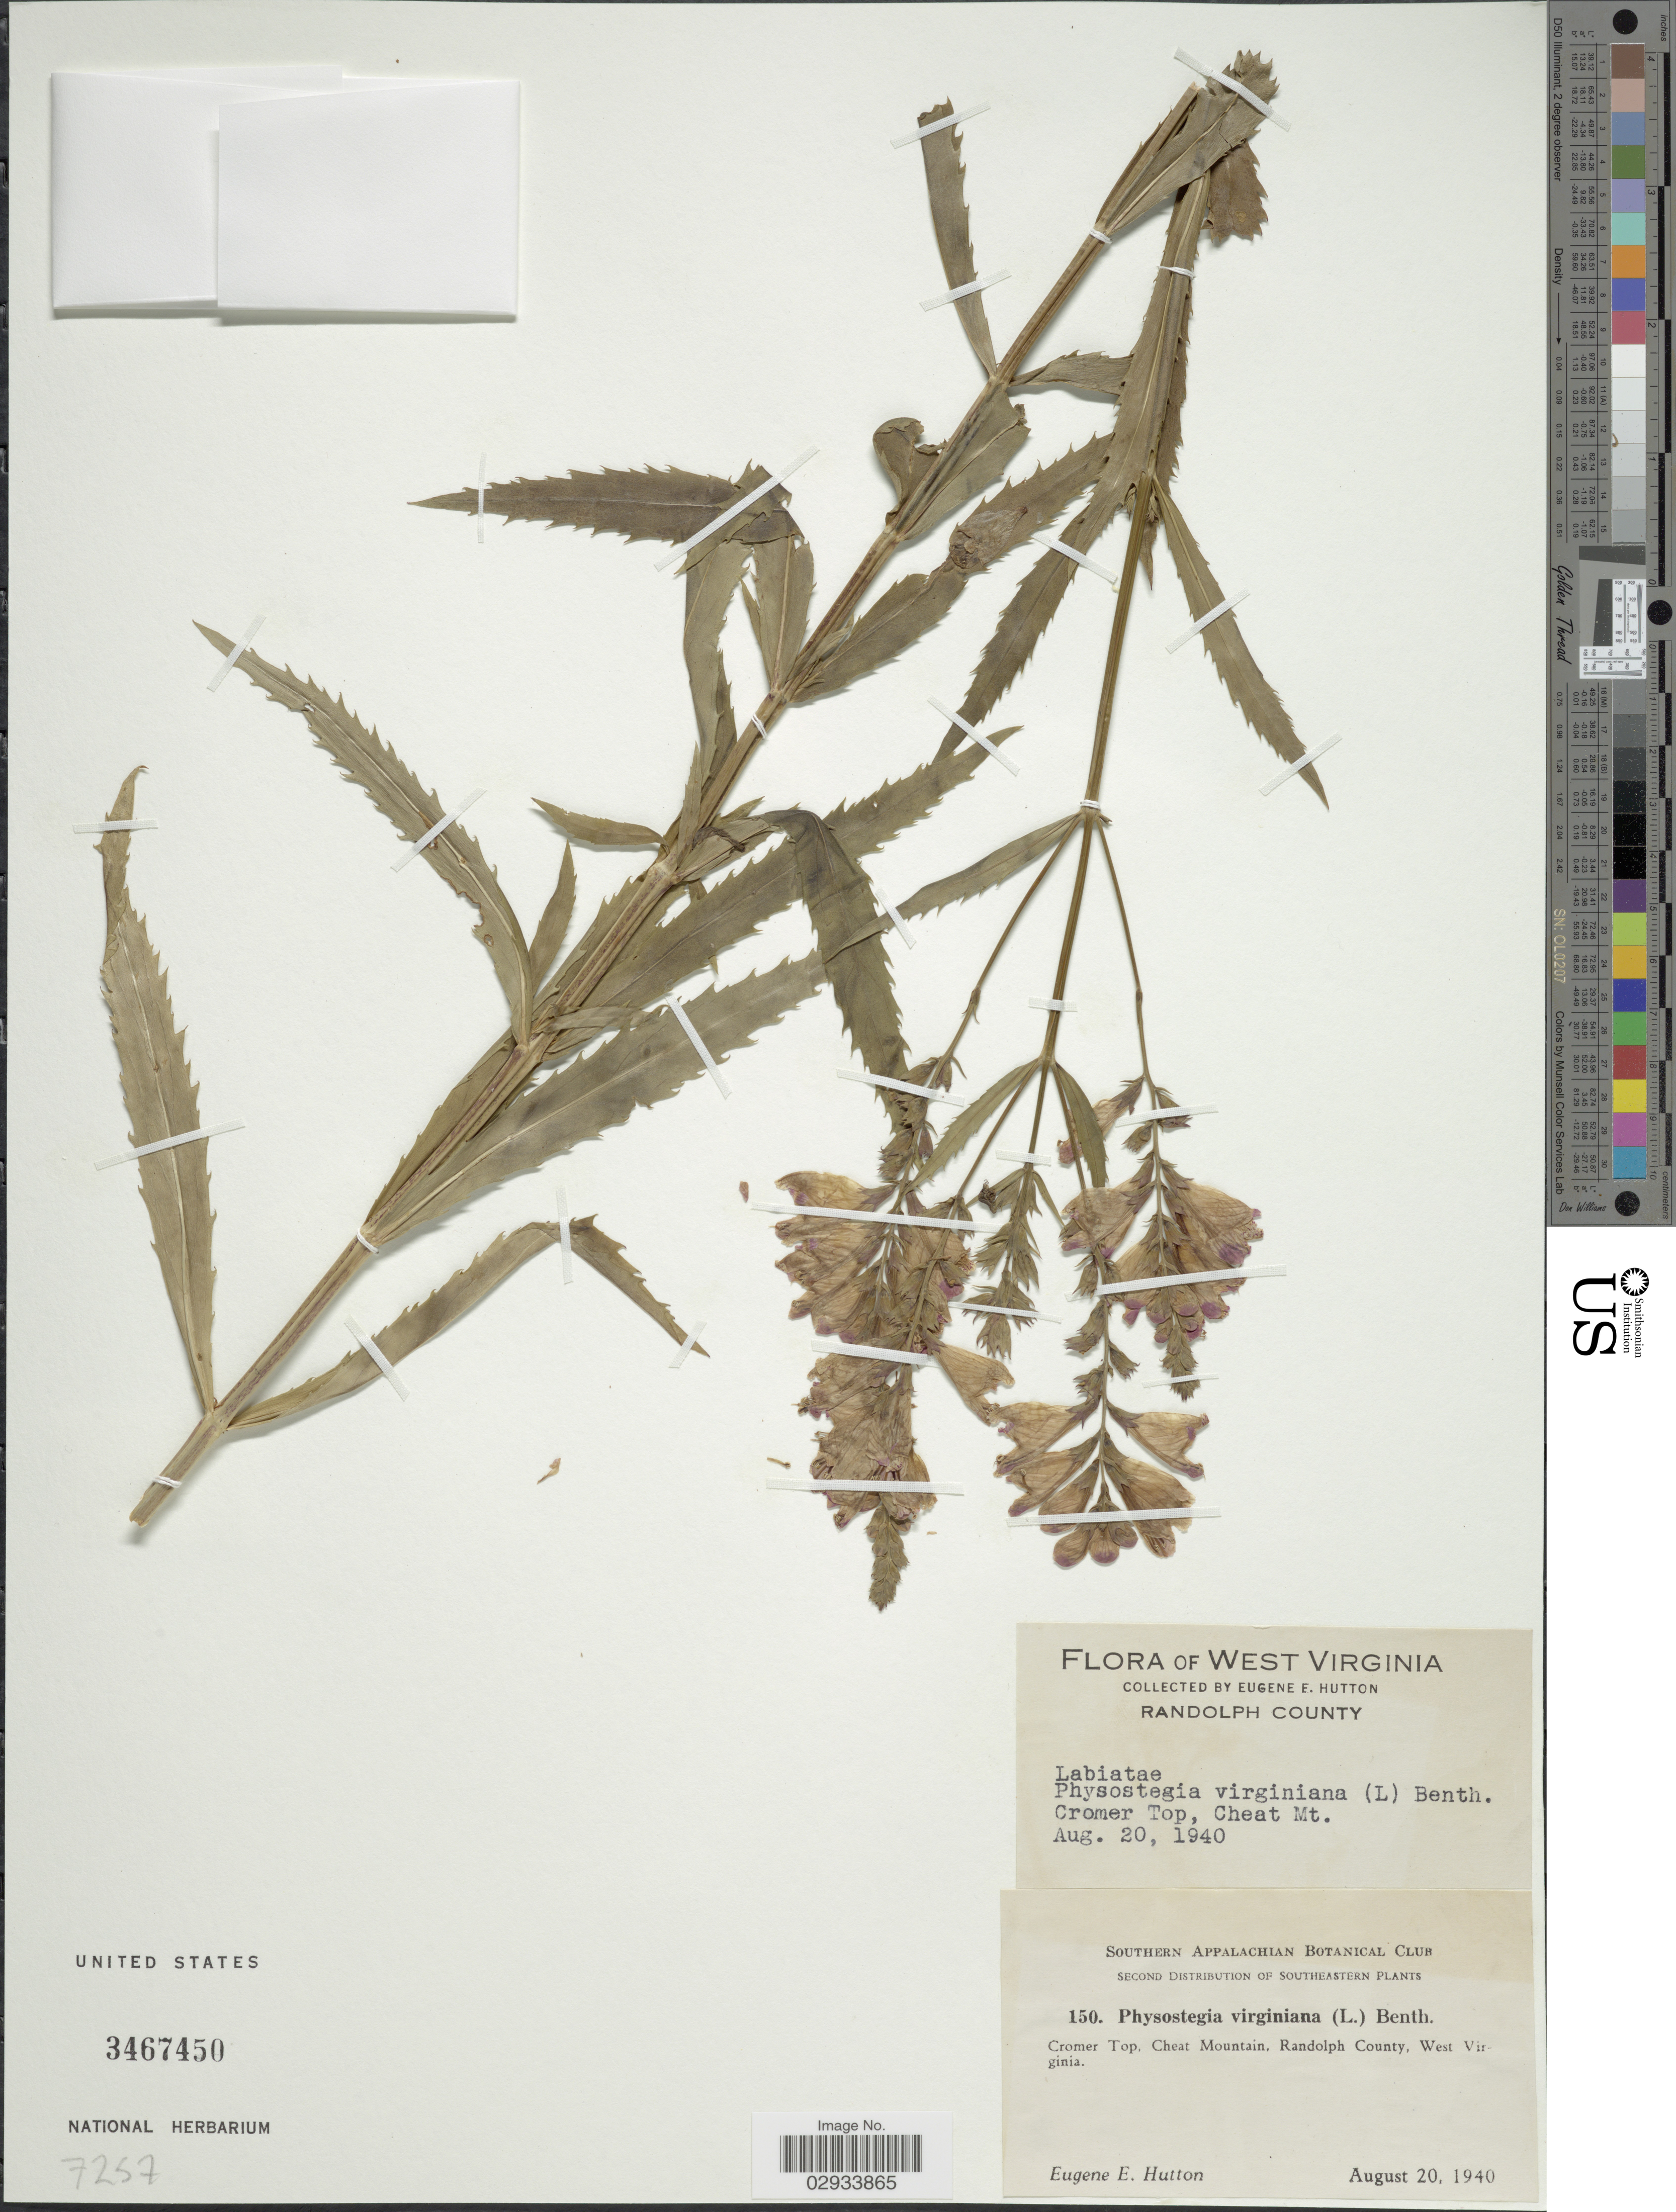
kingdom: Plantae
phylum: Tracheophyta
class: Magnoliopsida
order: Lamiales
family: Lamiaceae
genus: Physostegia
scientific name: Physostegia virginiana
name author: (L.) Benth.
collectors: E. Hutton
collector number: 150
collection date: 1940-08-20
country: United States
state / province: West Virginia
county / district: Randolph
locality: Randolph County, Cromer Top, Cheat Mountain, Randolph County, West Virginia.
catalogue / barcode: US 3467450